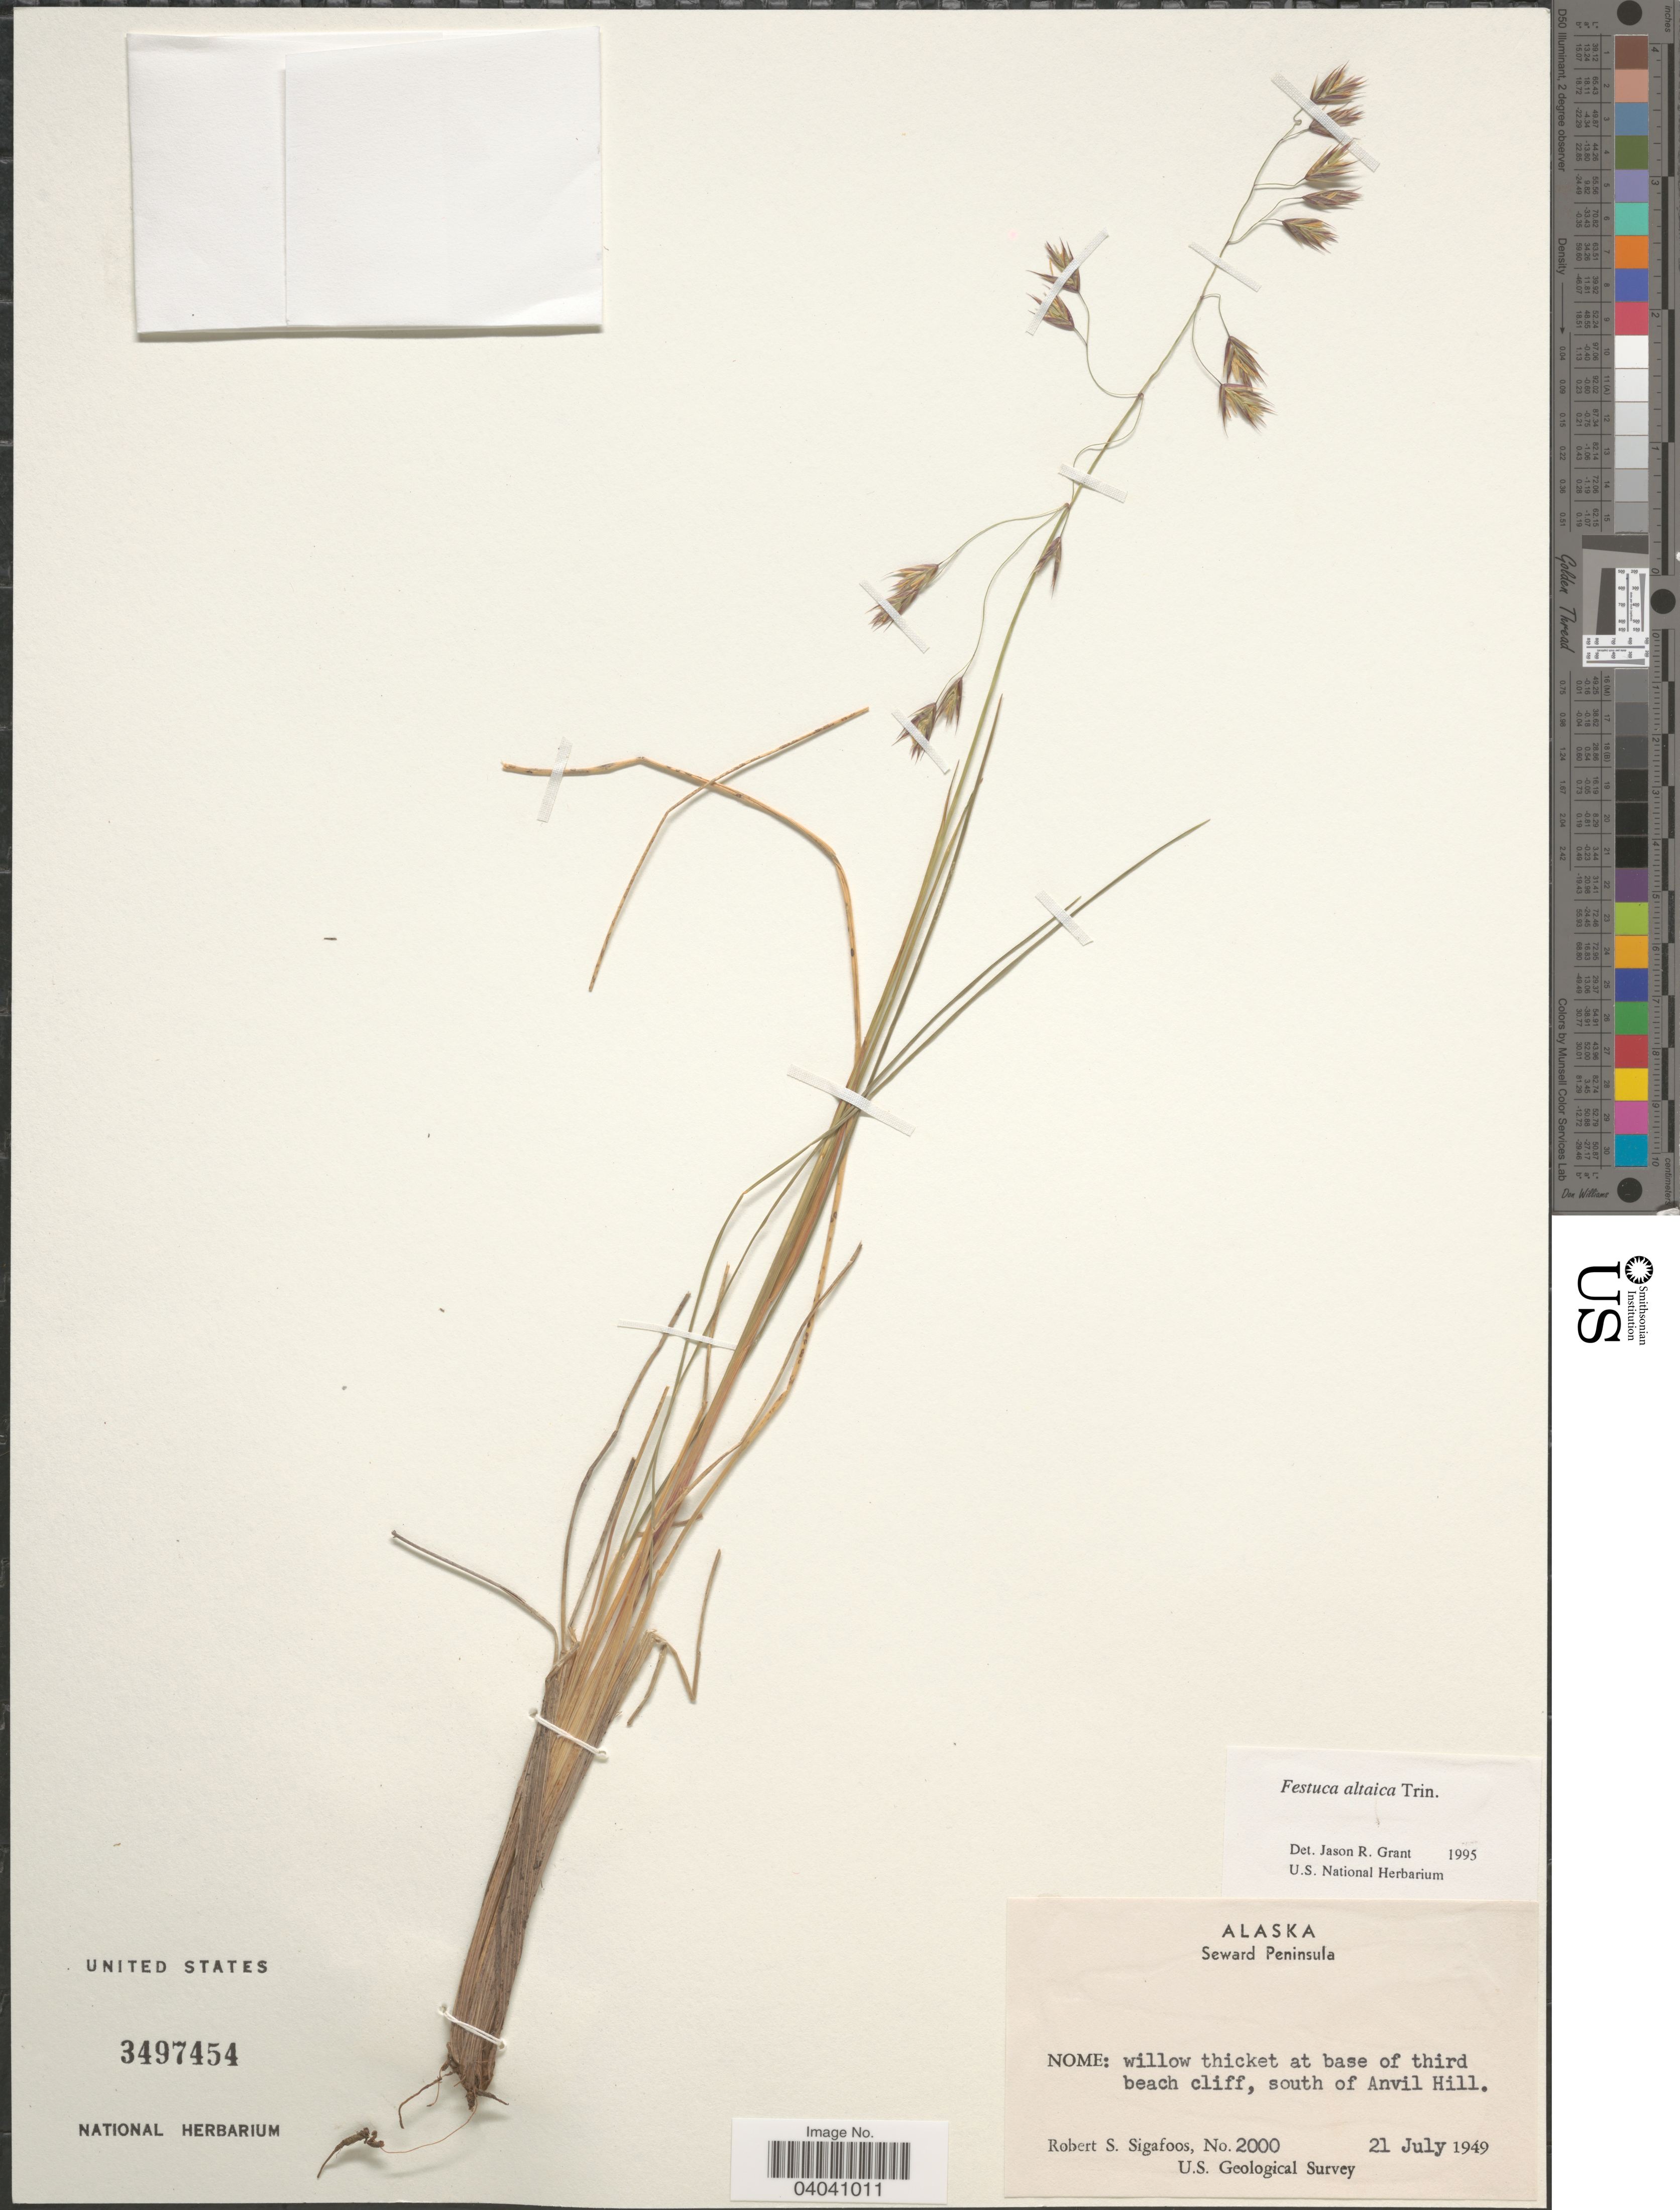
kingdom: Plantae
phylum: Tracheophyta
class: Liliopsida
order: Poales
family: Poaceae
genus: Festuca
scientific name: Festuca altaica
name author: Trin.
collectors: R. Sigafoos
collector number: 2000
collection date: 1949-07-21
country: United States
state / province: Alaska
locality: Seward Peninsula. Nome: willow thicket at base of third beach cliff, south of Anvil Hill.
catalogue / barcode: US 3497454